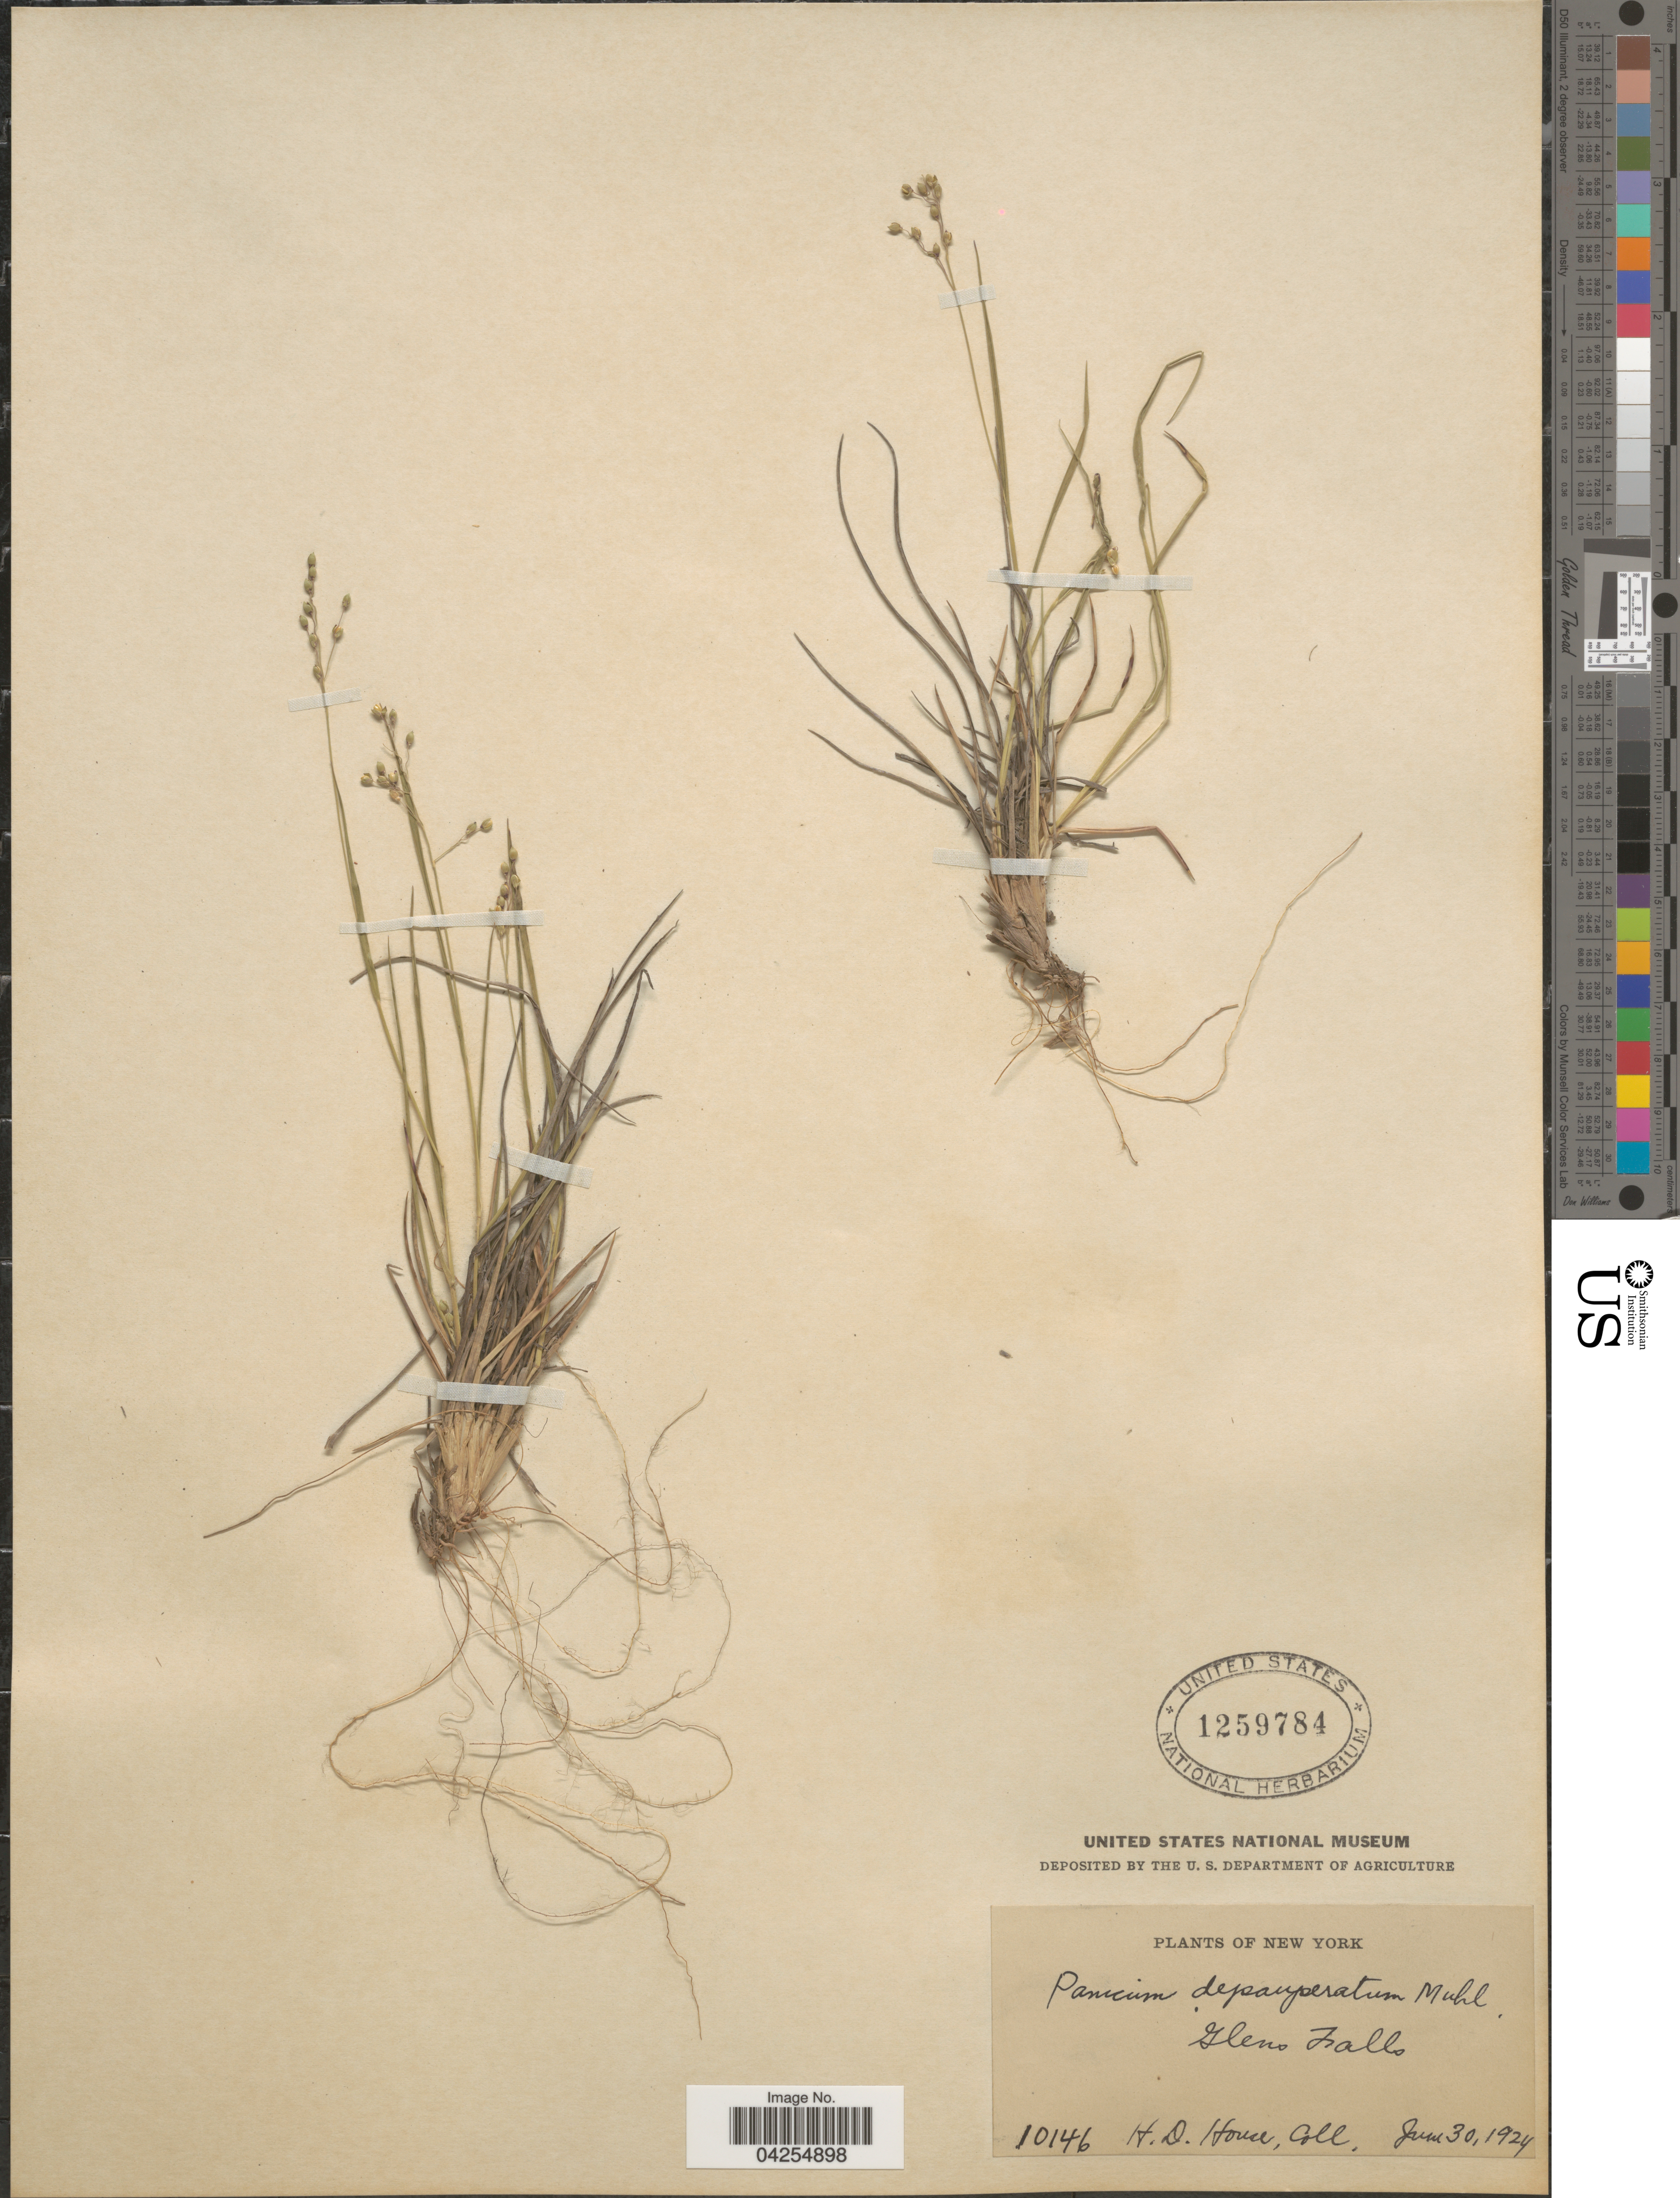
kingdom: Plantae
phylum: Tracheophyta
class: Liliopsida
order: Poales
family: Poaceae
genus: Dichanthelium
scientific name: Dichanthelium depauperatum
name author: (Muhl.) Gould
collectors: H. D. House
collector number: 10146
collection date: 1924-06-30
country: United States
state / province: New York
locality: Glens Falls.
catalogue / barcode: US 1259784